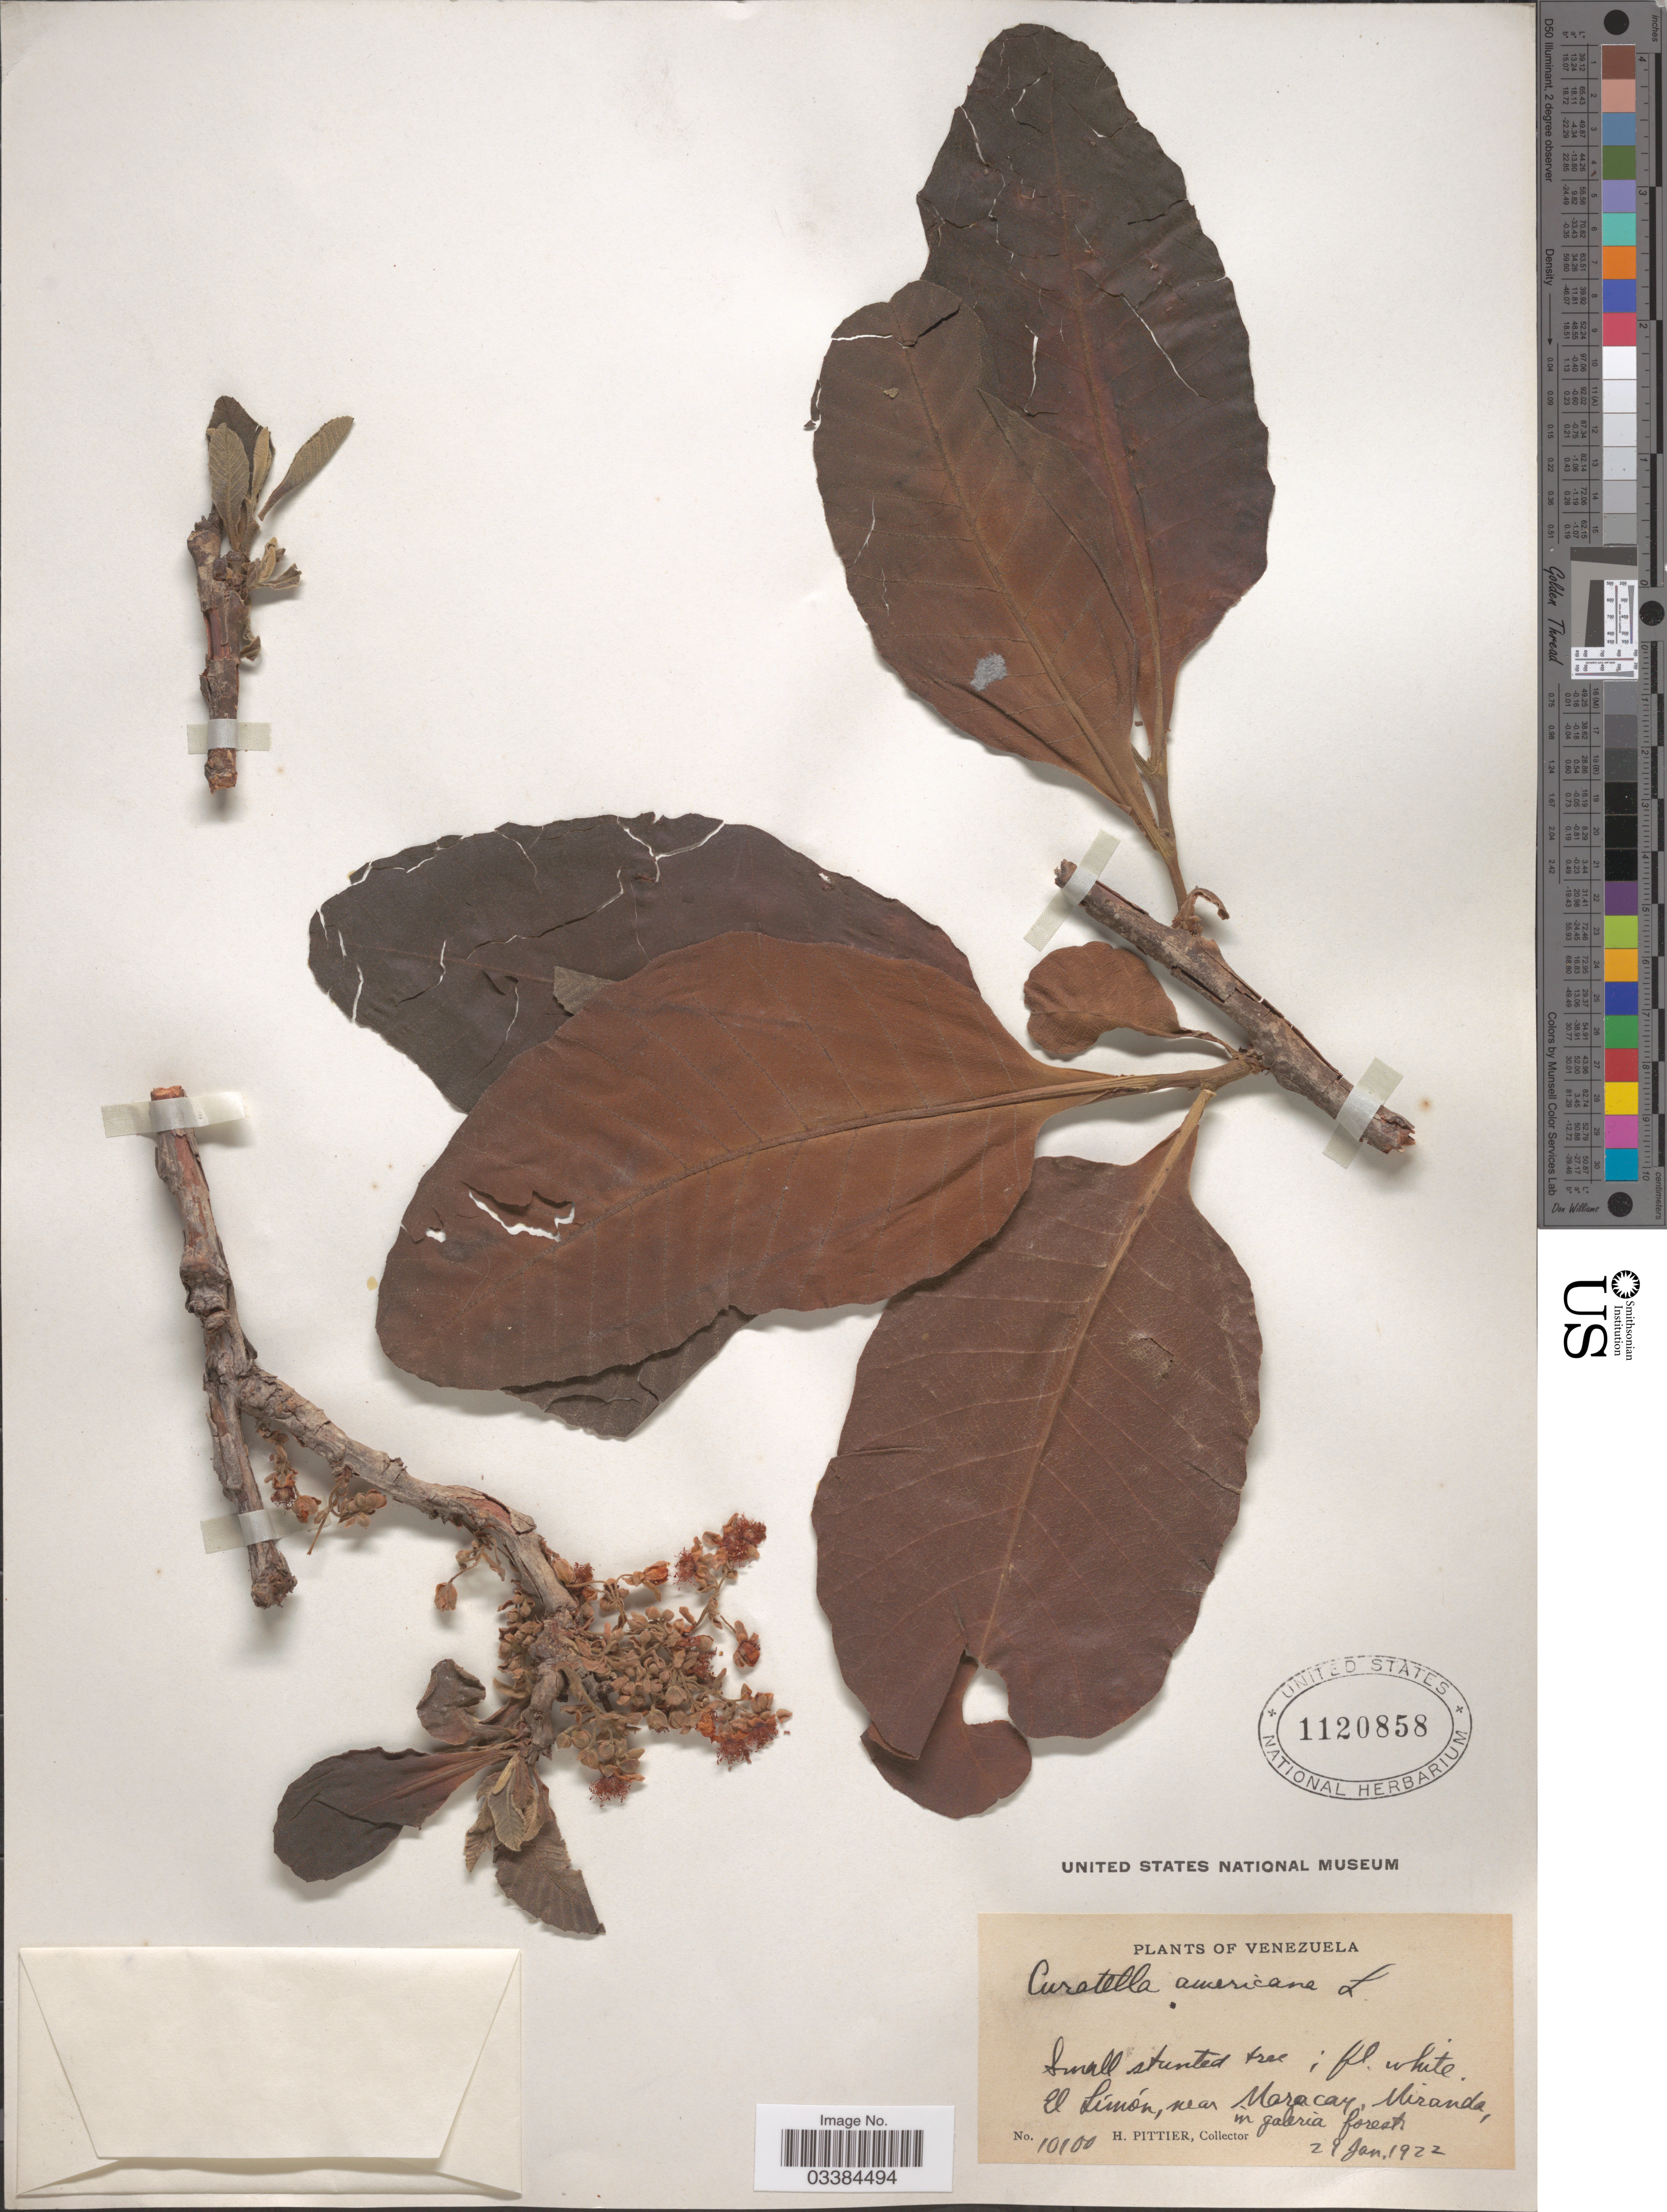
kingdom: Plantae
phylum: Tracheophyta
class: Magnoliopsida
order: Dilleniales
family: Dilleniaceae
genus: Curatella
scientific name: Curatella americana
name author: L.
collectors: H. F. Pittier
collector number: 10100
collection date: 1922-01-29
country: Venezuela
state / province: Miranda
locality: El Limón, near Maracay.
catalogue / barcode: US 1120858